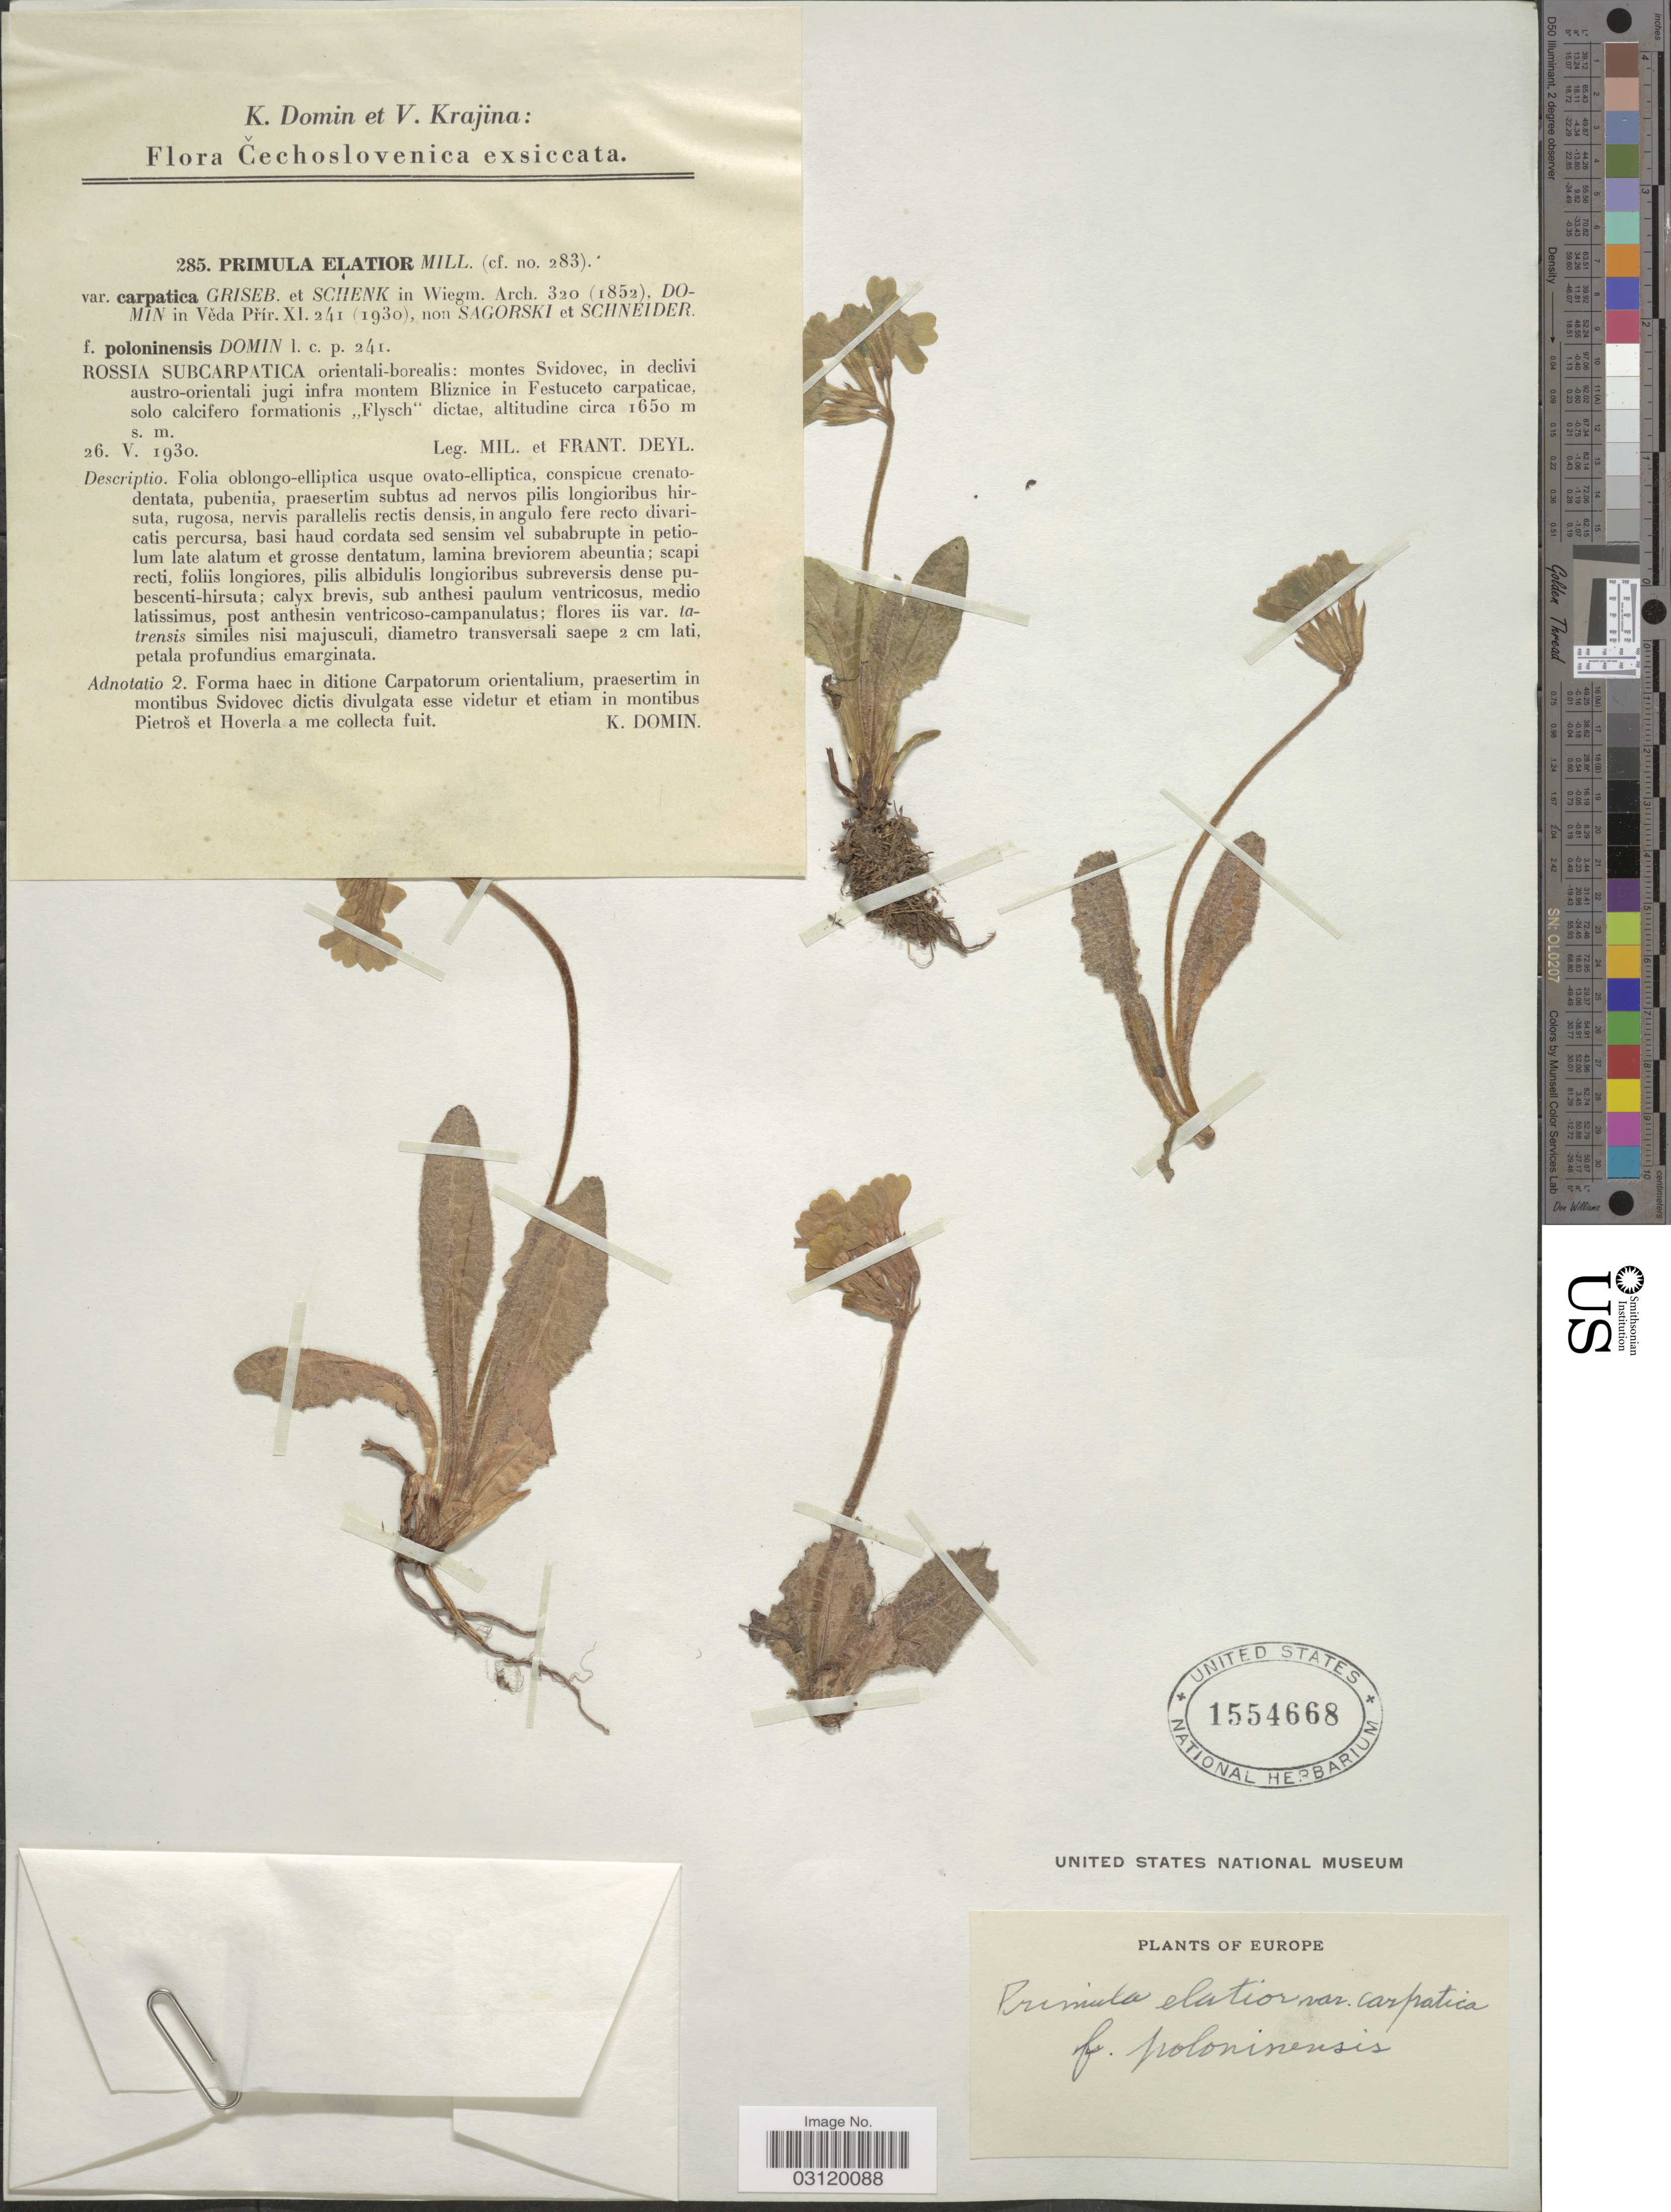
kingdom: Plantae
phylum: Tracheophyta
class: Magnoliopsida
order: Ericales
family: Primulaceae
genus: Primula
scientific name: Primula elatior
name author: (L.) Hill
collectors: M. Deyl & F. Deyl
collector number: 285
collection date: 1930-05-26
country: Ukraine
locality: Rossia subcarpatica orientali-borealis: montes Svidovec, in declivi austro-orientali jugi infra montem Bliznice in Festuceto carpaticae.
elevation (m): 1650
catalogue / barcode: US 1554668